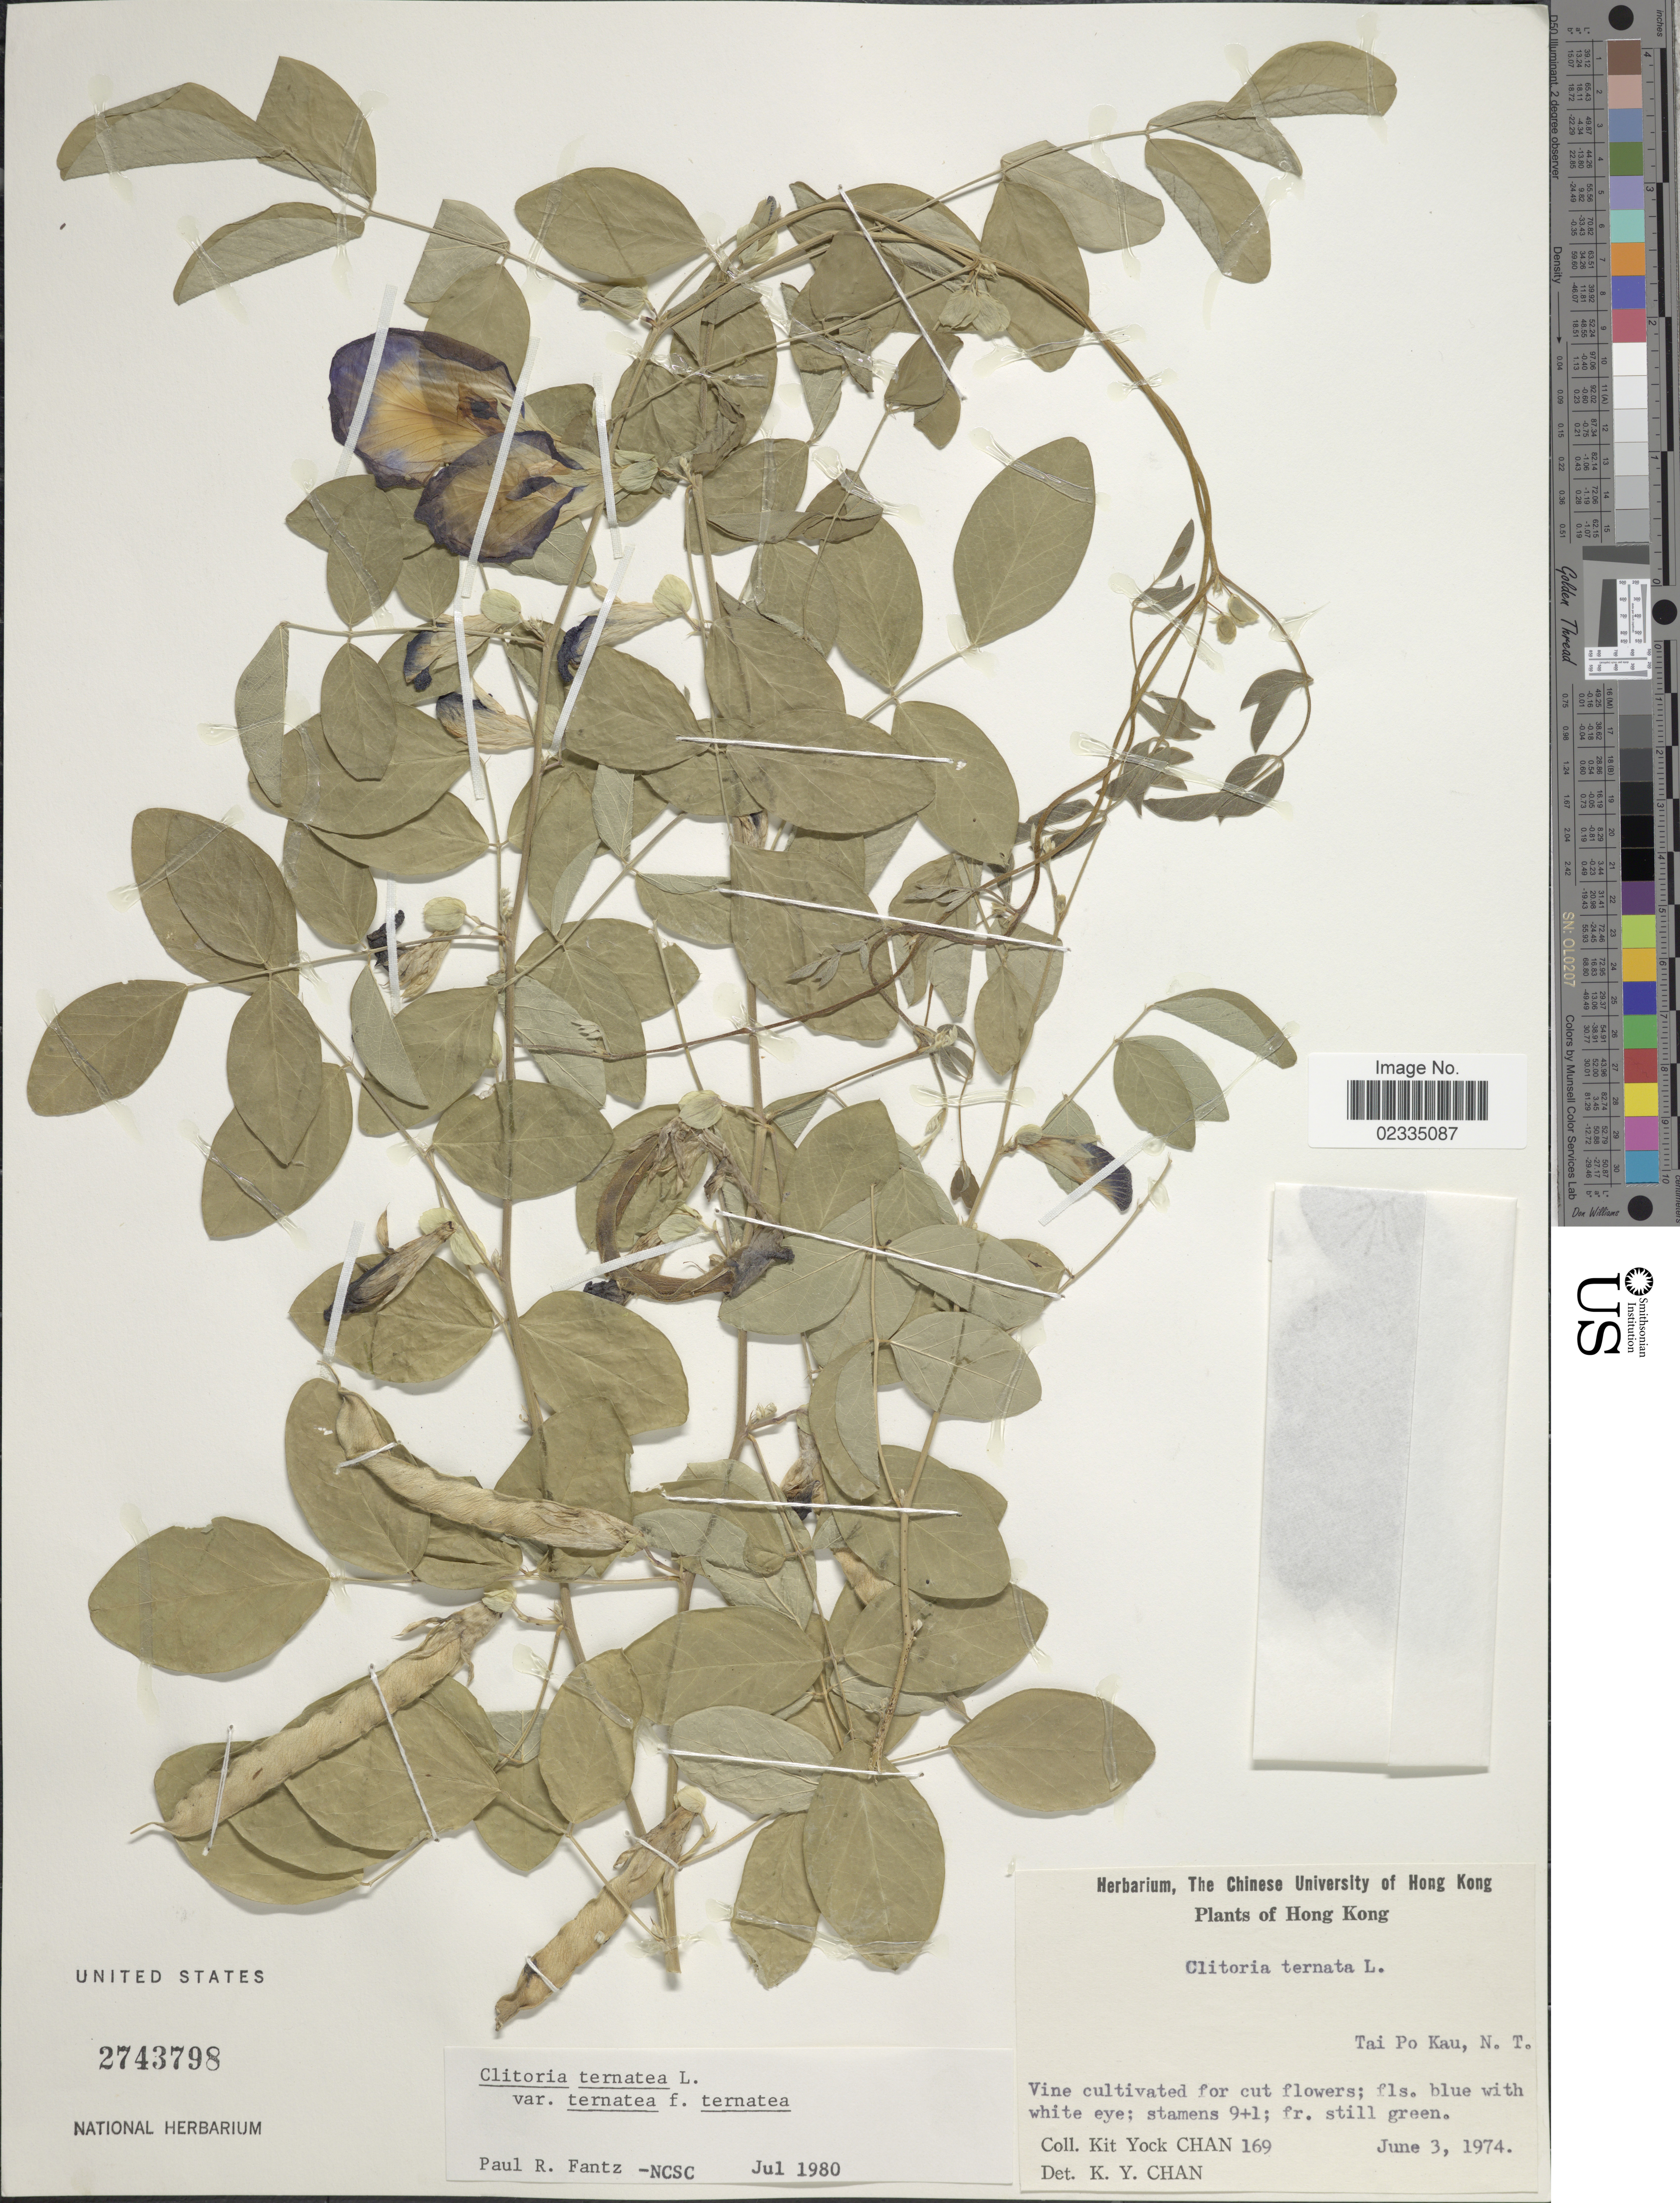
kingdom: Plantae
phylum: Tracheophyta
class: Magnoliopsida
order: Fabales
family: Fabaceae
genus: Clitoria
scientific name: Clitoria ternatea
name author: L.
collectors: K. Chan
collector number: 169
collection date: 1974-06-03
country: China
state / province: Hong Kong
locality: Tai Po Kau, N. T.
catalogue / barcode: US 2743798